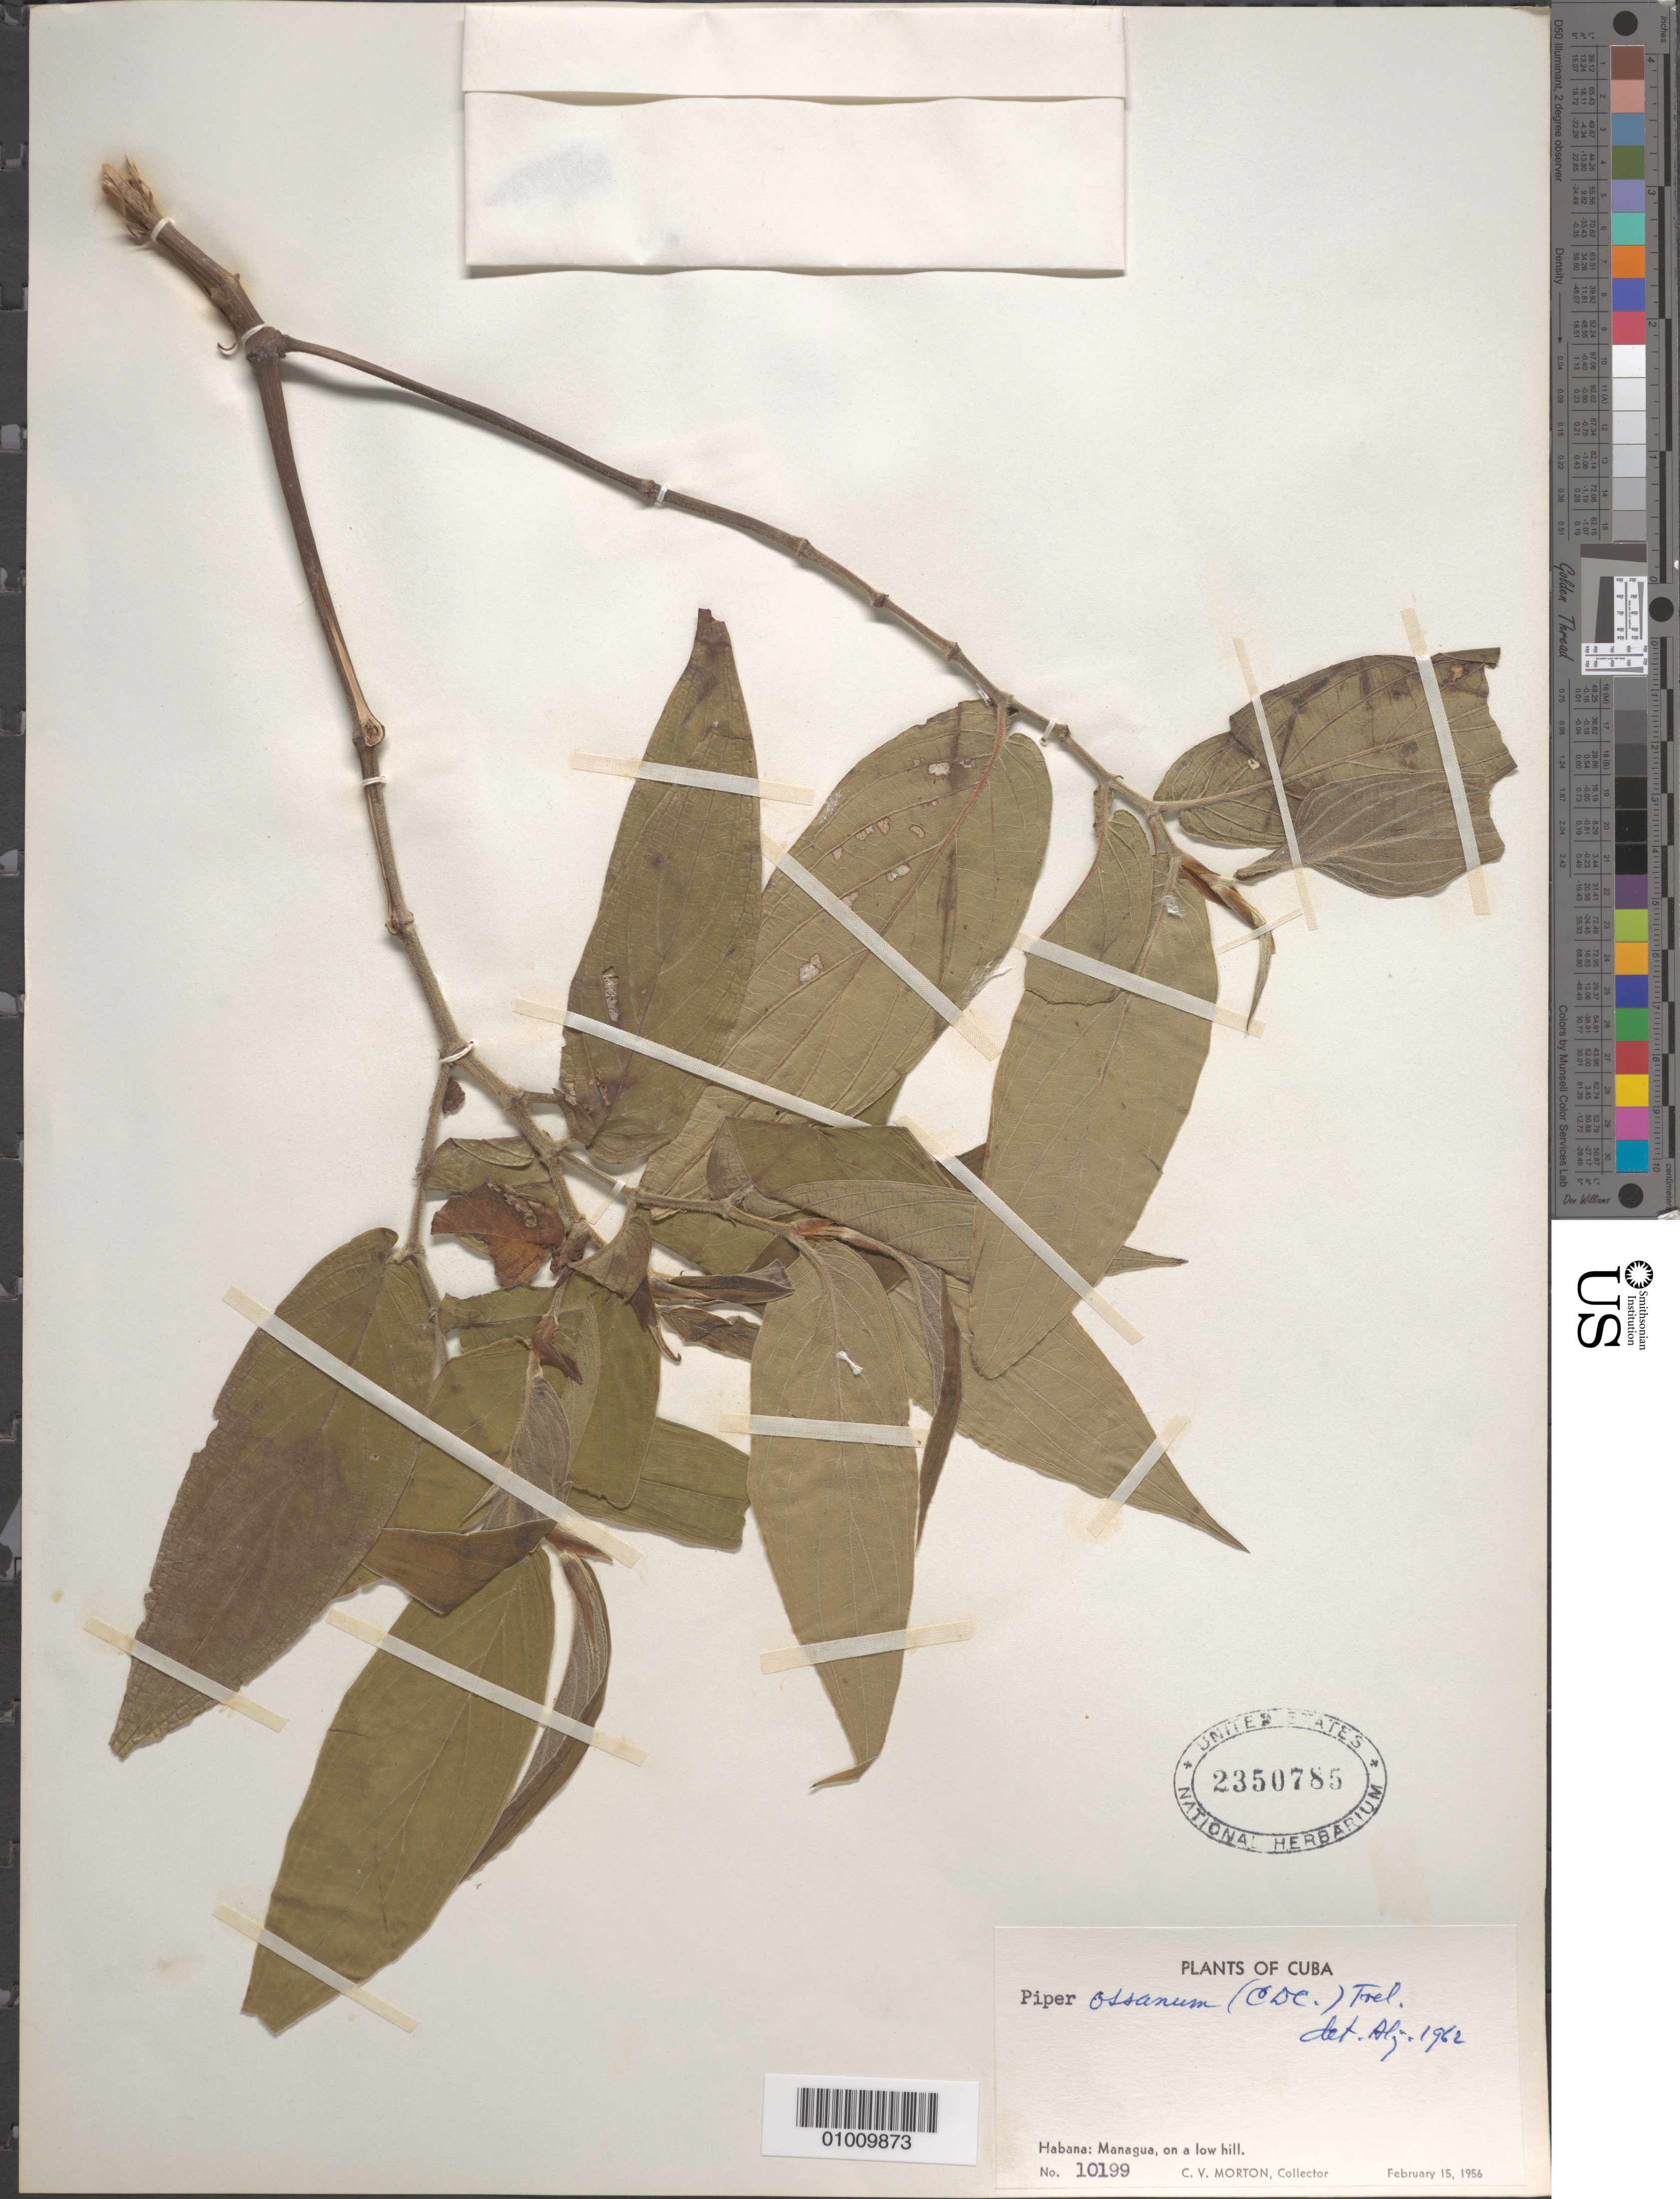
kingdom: Plantae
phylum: Tracheophyta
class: Magnoliopsida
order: Piperales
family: Piperaceae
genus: Piper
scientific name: Piper ossanum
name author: (C. DC.) Trel.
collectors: C. V. Morton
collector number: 10199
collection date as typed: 15 Feb 1956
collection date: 1956-02-15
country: Cuba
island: Cuba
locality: Habana: Manague on a low hill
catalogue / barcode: US 2350785